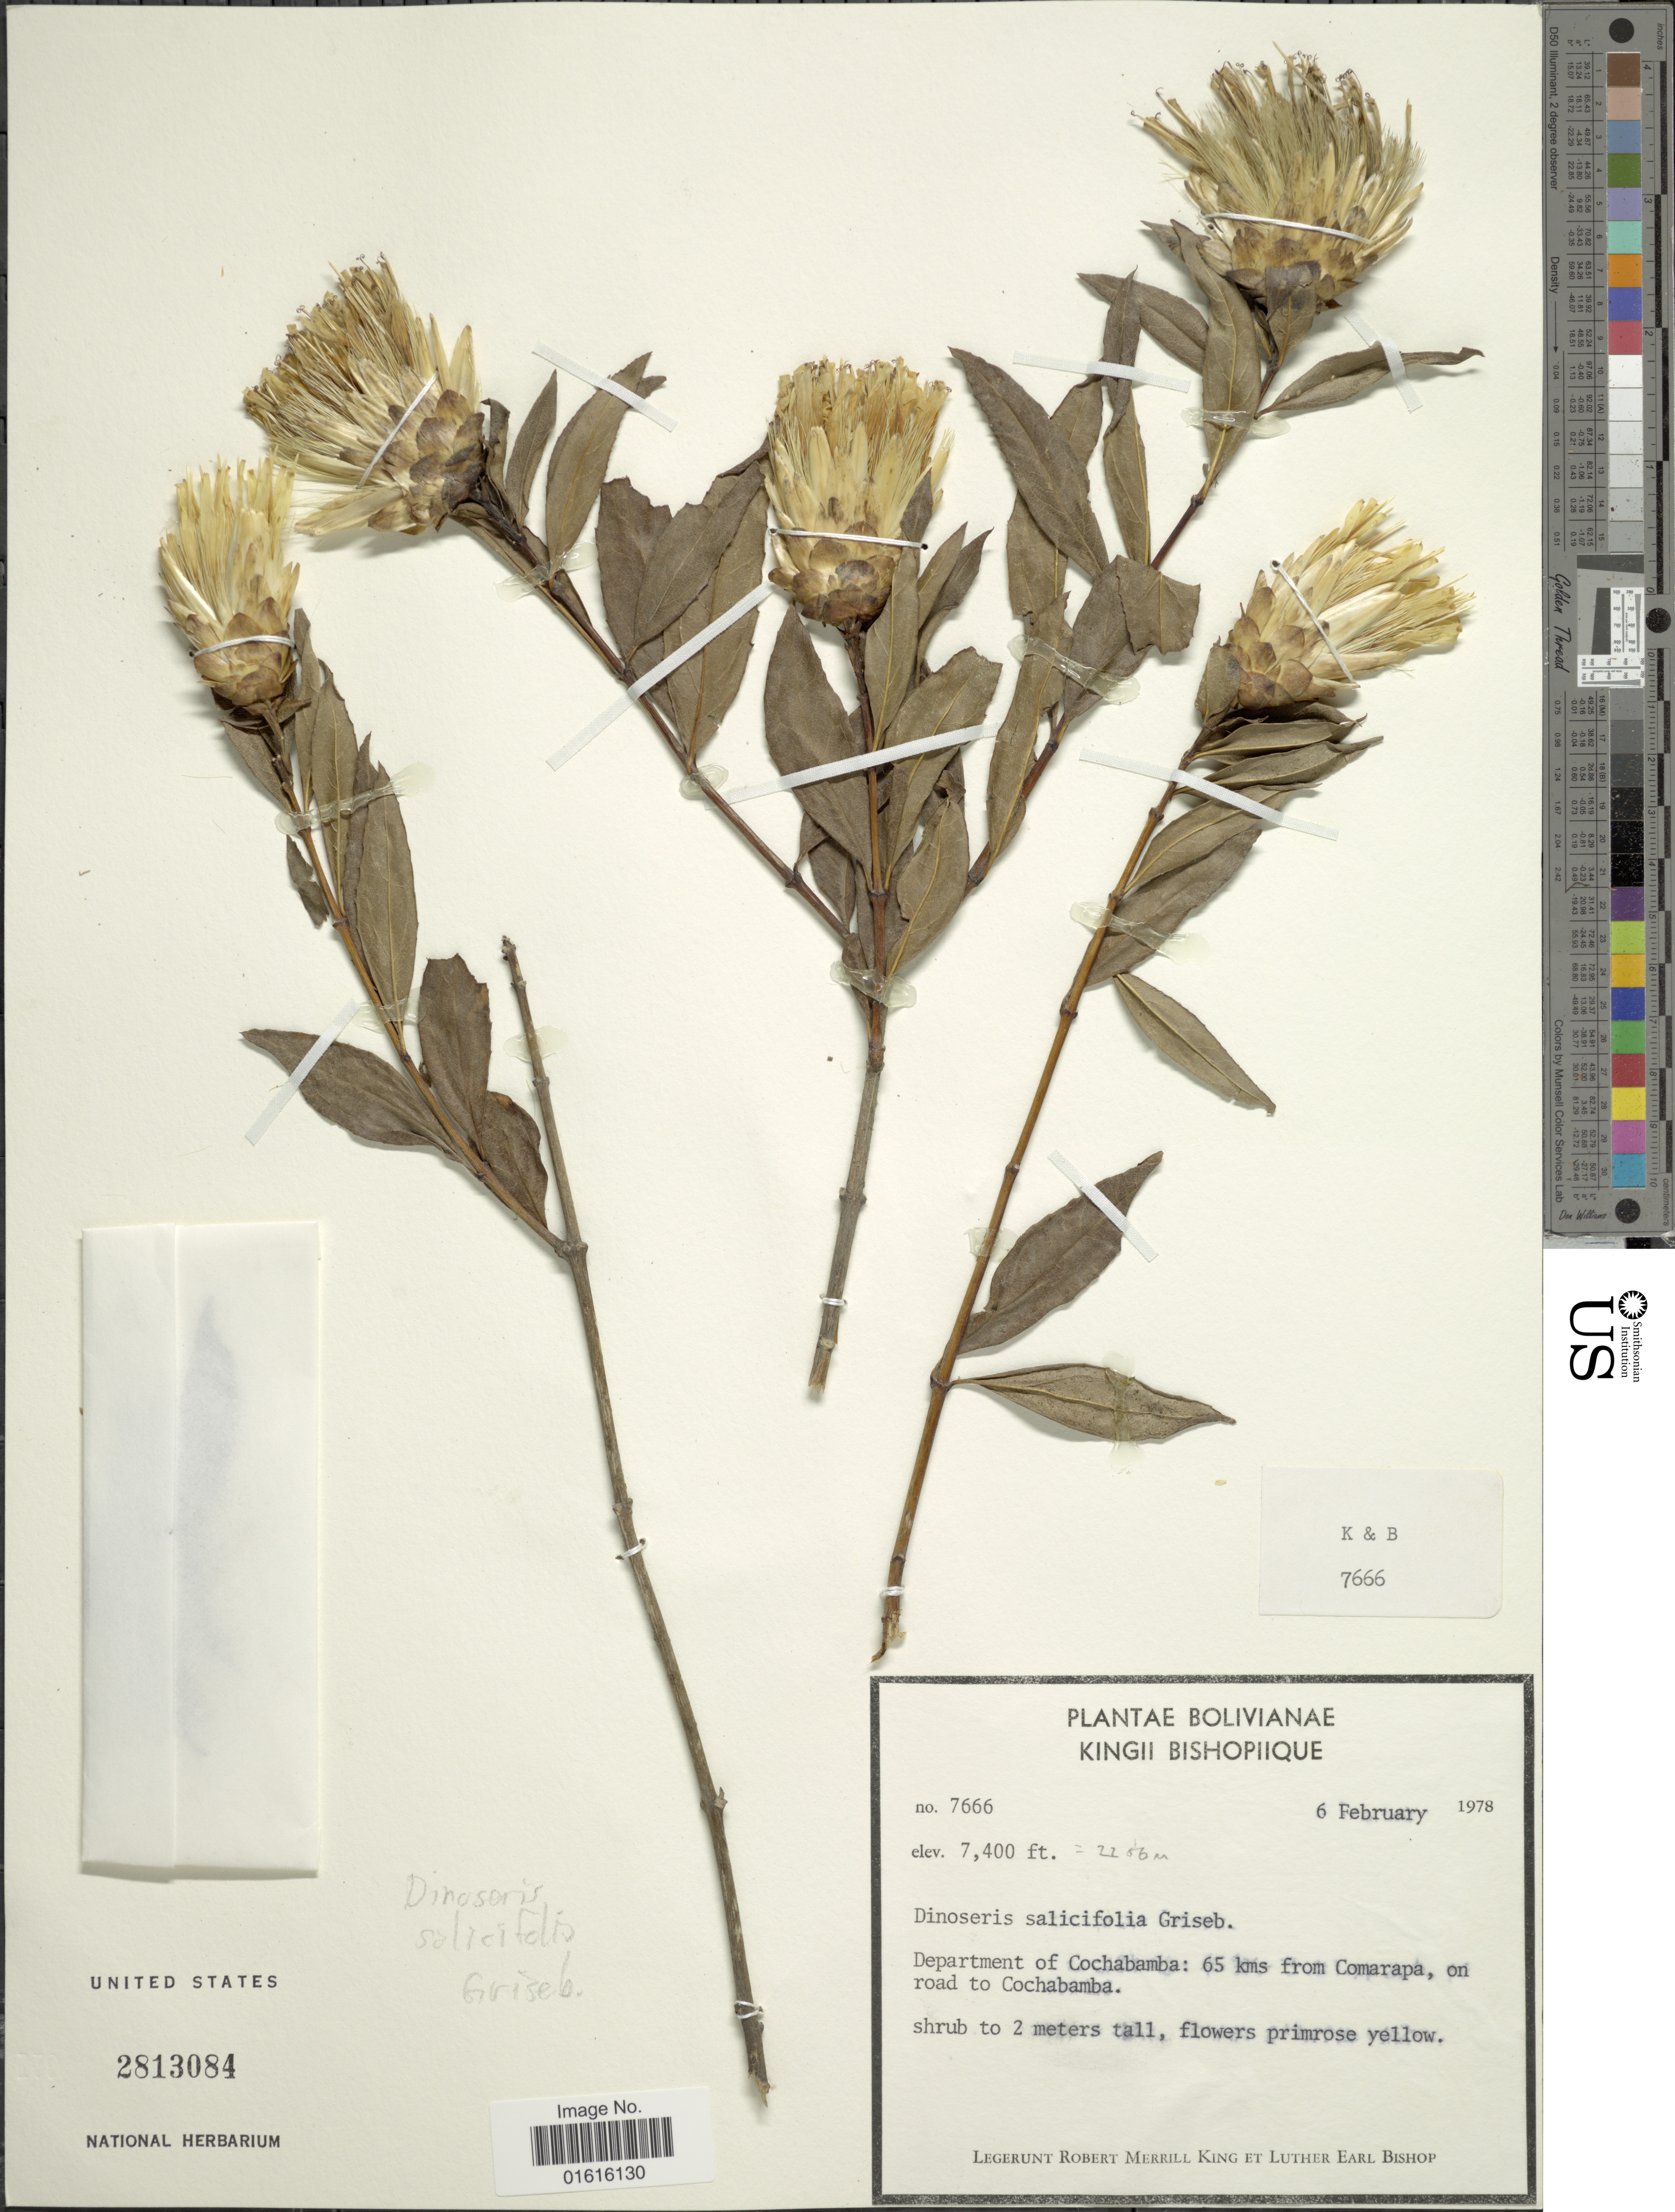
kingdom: Plantae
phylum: Tracheophyta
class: Magnoliopsida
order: Asterales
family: Asteraceae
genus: Dinoseris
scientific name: Dinoseris salicifolia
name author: Griseb.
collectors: R. M. King & L. E. Bishop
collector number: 7666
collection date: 1978-02-06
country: Bolivia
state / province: Cochabamba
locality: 65 kms from Comarapa, on road to Cochabamba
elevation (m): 2256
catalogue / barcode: US 2813084